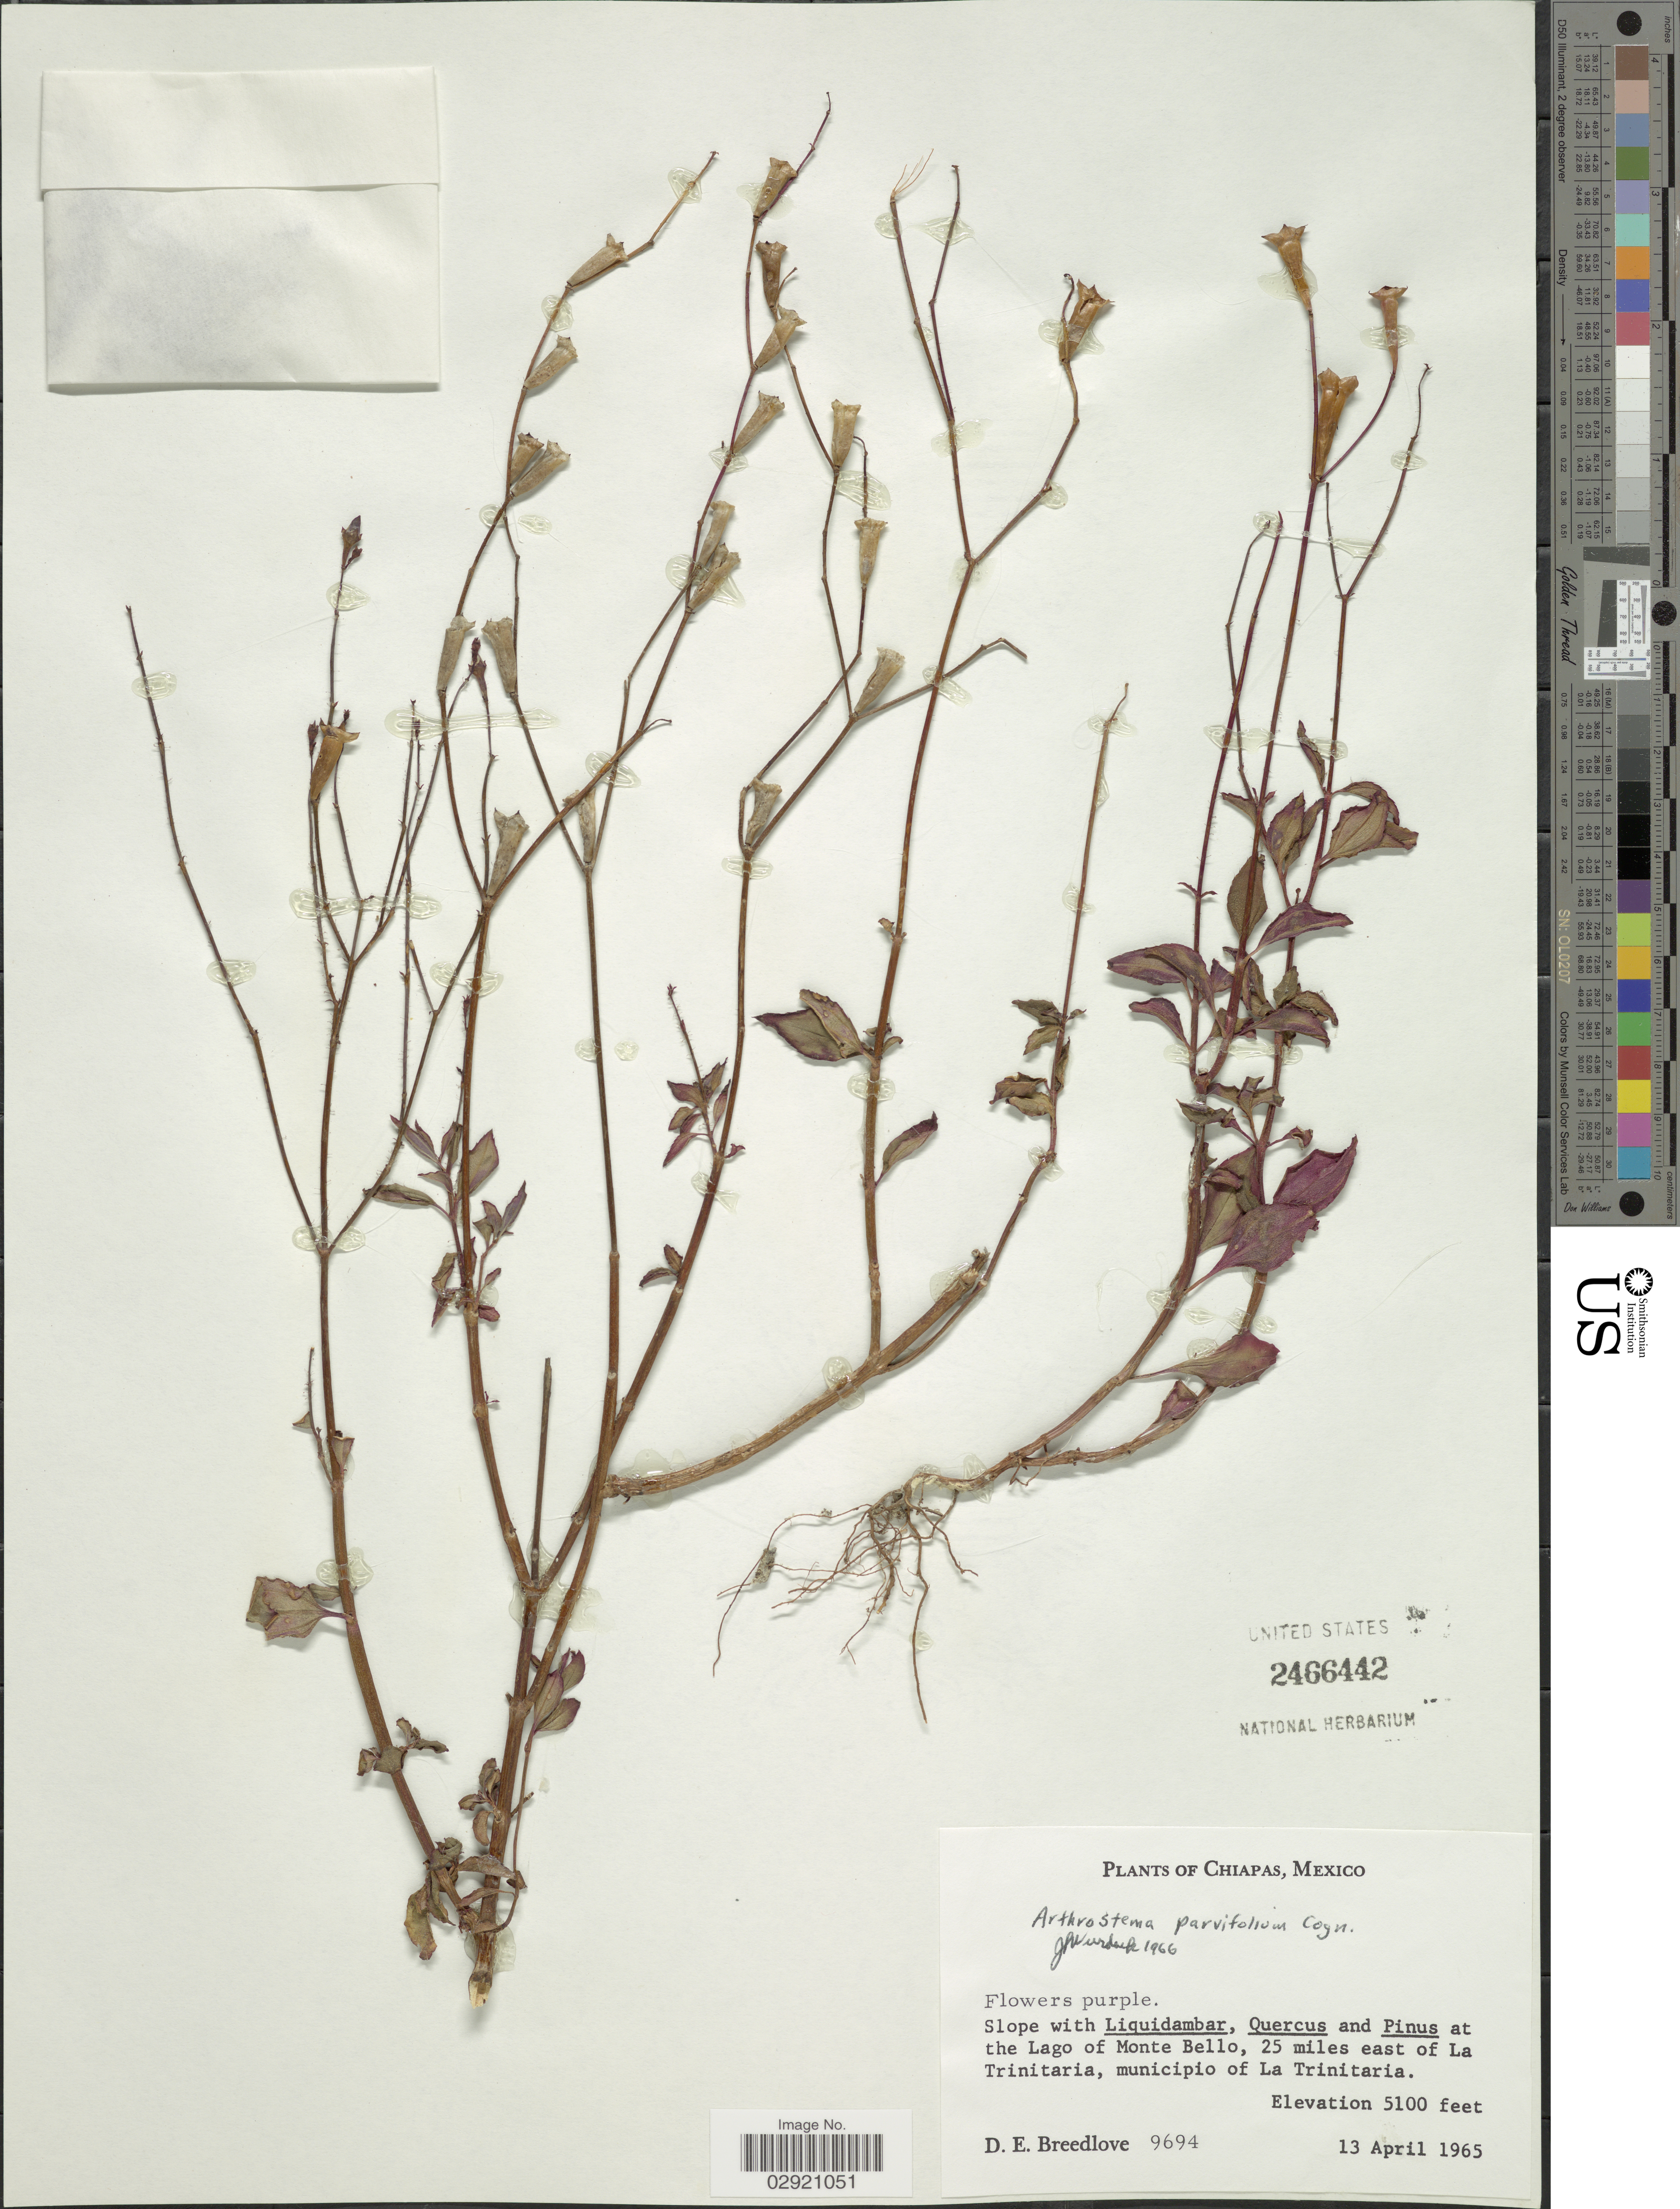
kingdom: Plantae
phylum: Tracheophyta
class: Magnoliopsida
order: Myrtales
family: Melastomataceae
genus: Arthrostemma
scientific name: Arthrostemma parvifolium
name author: Cogn.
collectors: D. E. Breedlove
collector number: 9694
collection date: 1965-04-13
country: Mexico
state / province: Chiapas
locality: Lago of Monte Bello, 25 miles east of La Trinitaria, municipio of La Trinitaria.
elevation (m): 1554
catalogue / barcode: US 2466442